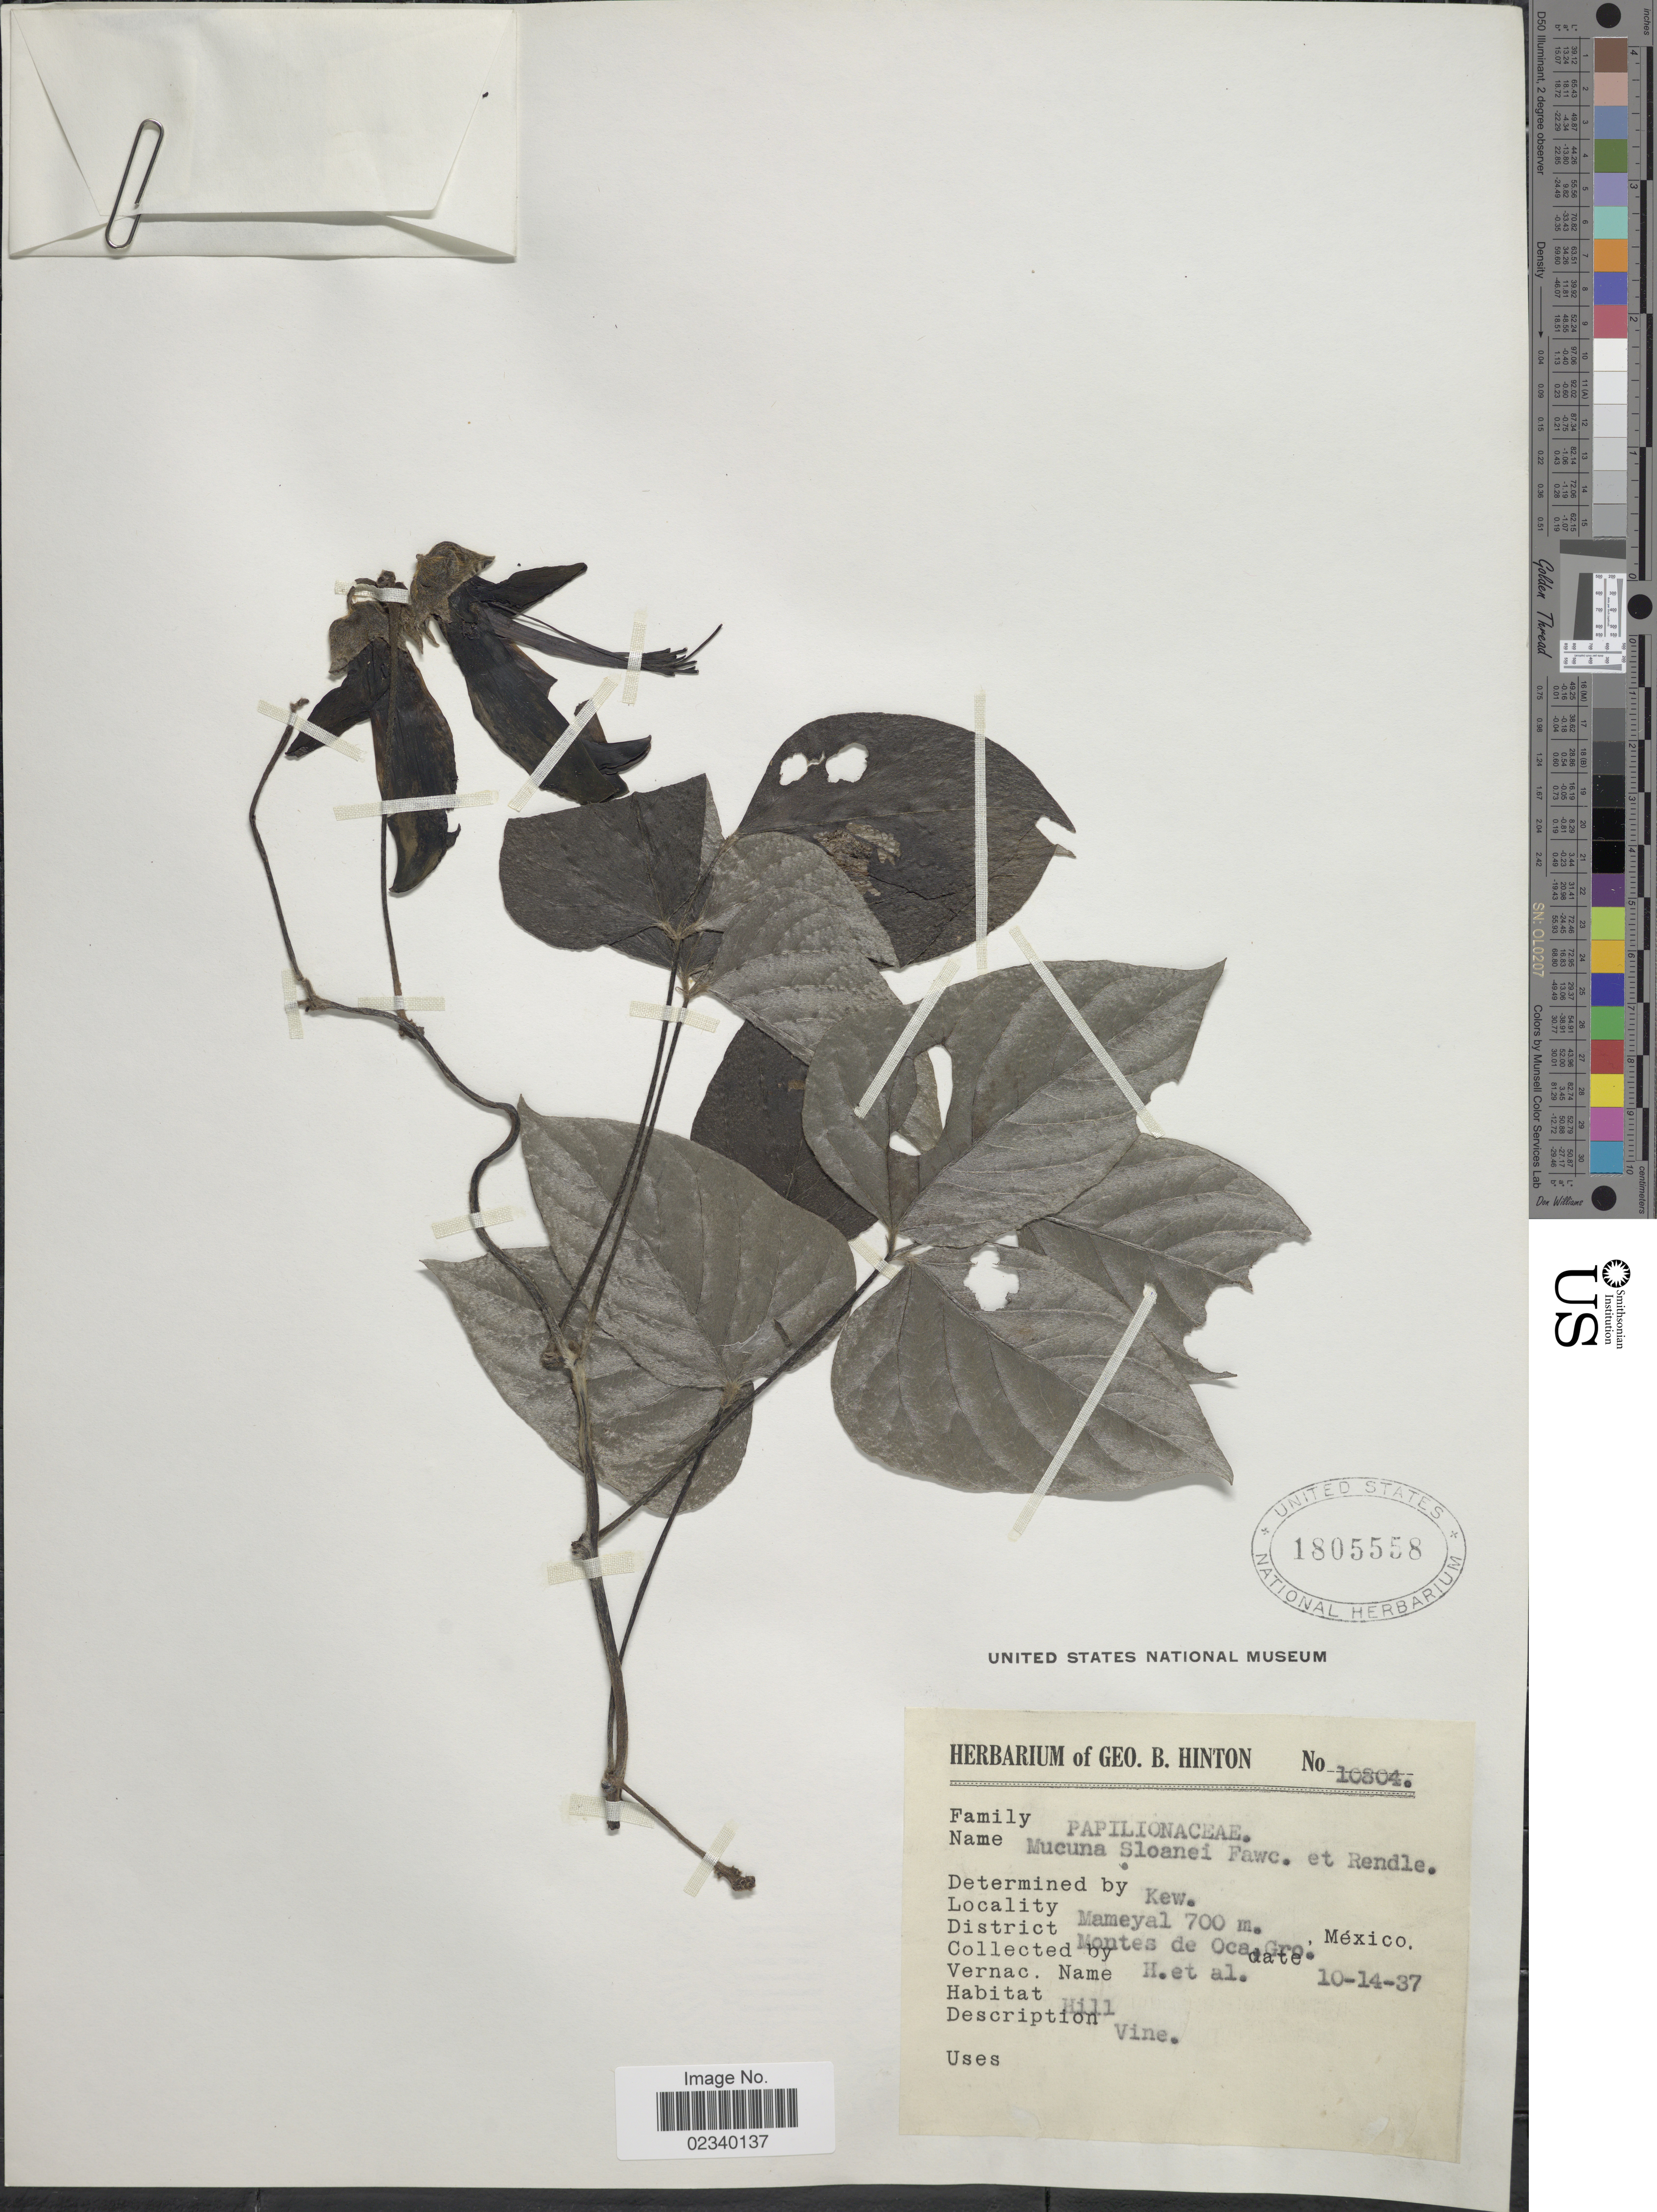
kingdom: Plantae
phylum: Tracheophyta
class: Magnoliopsida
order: Fabales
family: Fabaceae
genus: Mucuna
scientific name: Mucuna sloanei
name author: Fawc. & Rendle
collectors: G. B. Hinton & et al.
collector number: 10804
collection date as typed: Transcribed d/m/y: 14/10/37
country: Mexico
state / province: Guerrero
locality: Mameyal, Montes de Oca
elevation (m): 700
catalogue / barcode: US 1805558